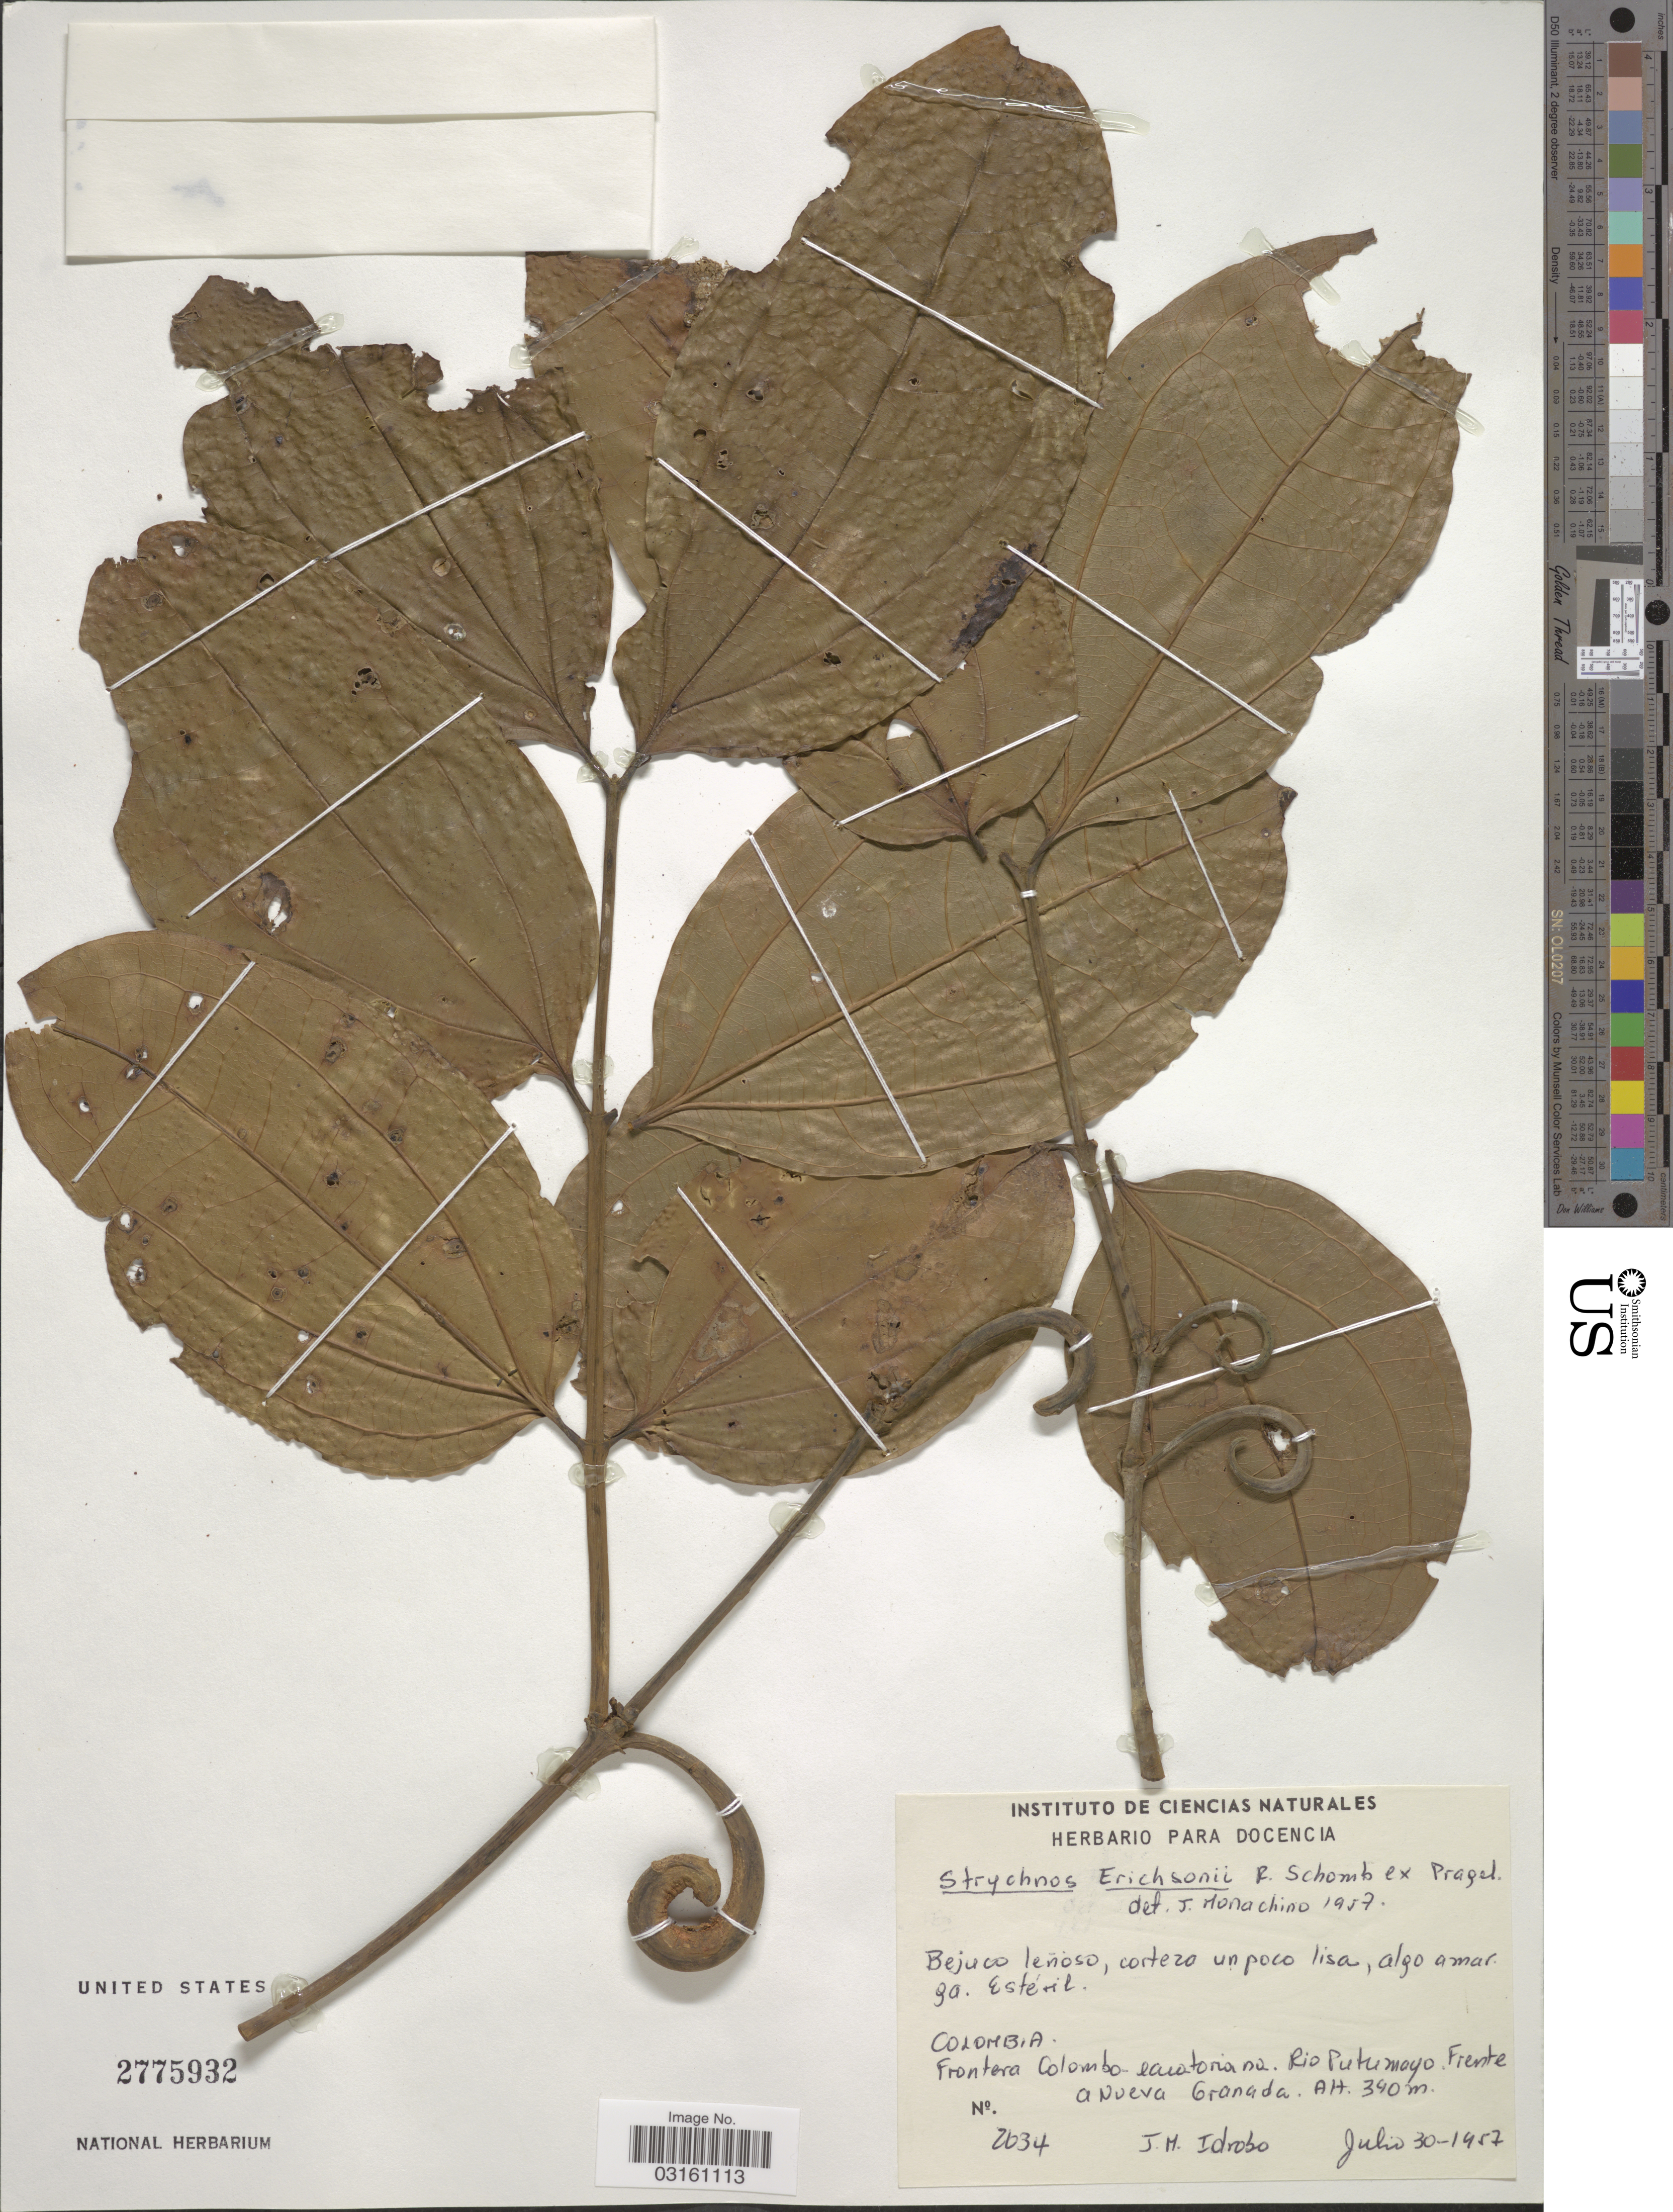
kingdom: Plantae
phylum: Tracheophyta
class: Magnoliopsida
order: Gentianales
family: Loganiaceae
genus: Strychnos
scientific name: Strychnos erichsonii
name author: R.H. Schomb. ex Progel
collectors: J. M. Idrobo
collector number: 2634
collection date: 1957-07-30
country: Colombia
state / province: Putumayo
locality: Frontera Colombo-ecuatoriana. Rio Putumayo. Frente a Nueva Granada.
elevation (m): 340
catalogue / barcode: US 2775932